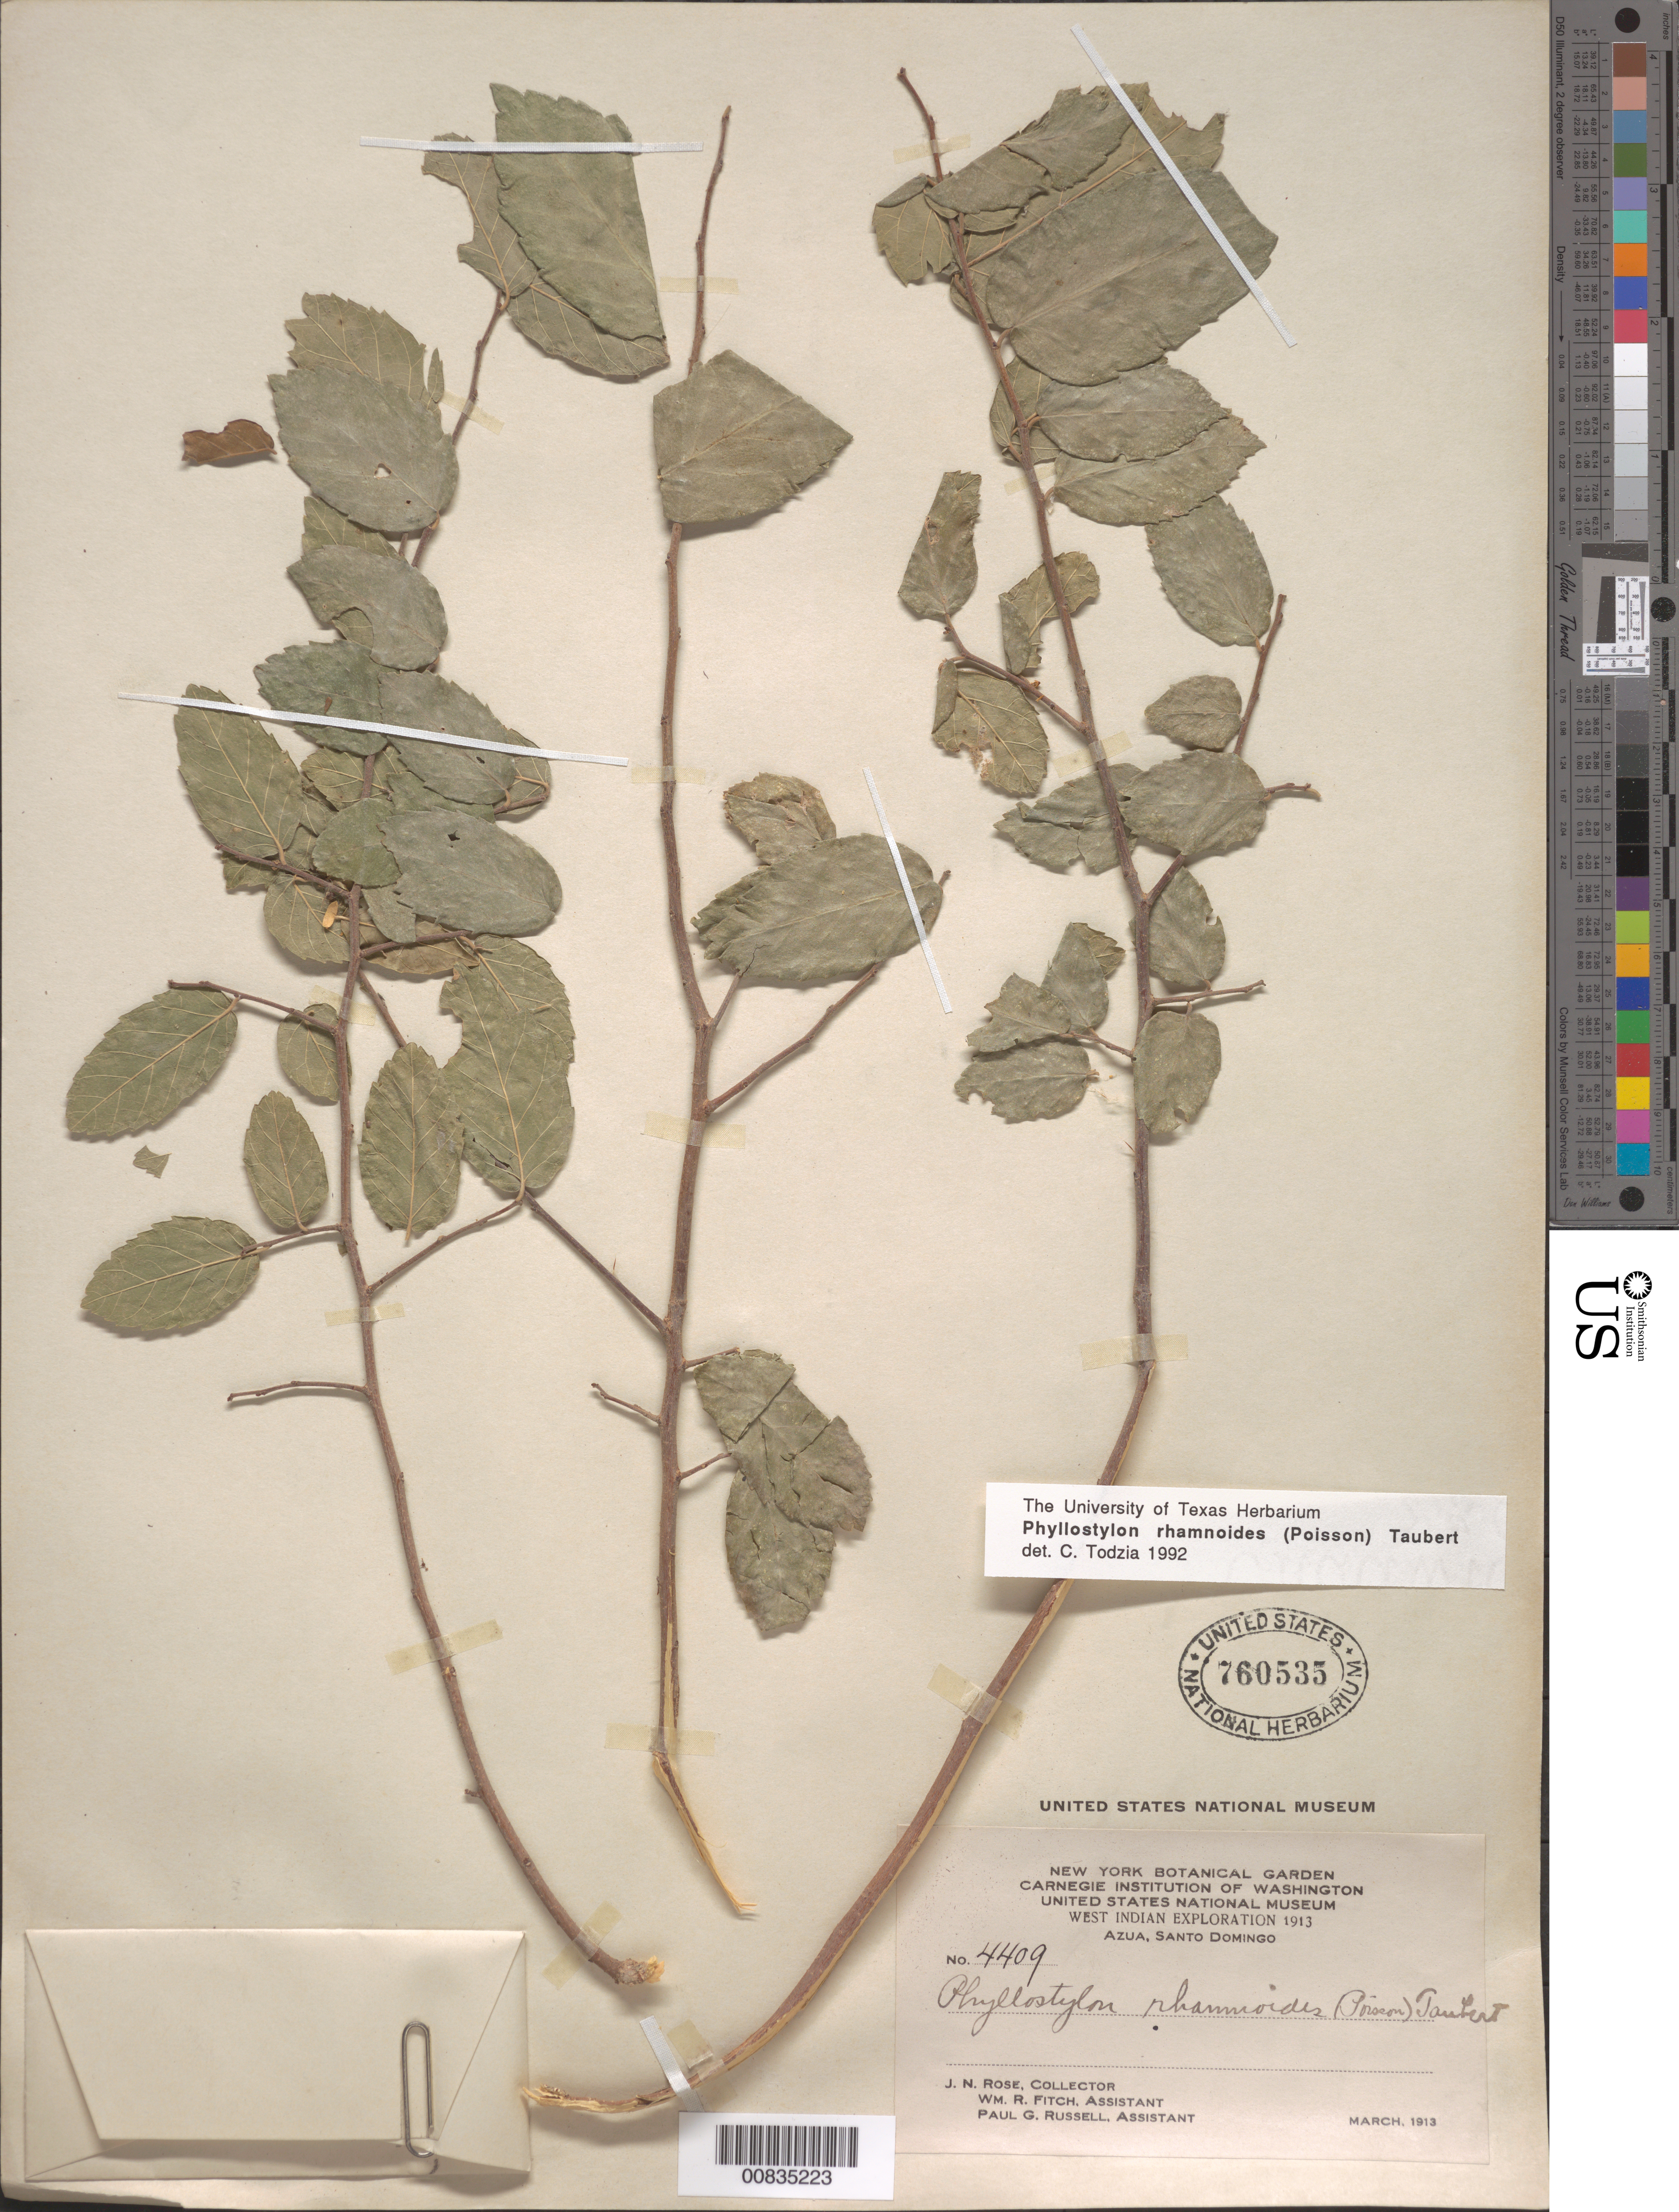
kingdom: Plantae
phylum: Tracheophyta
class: Magnoliopsida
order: Rosales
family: Ulmaceae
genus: Phyllostylon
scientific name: Phyllostylon rhamnoides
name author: (J. Poiss.) Taub.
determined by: Todzia, C. A., (TEX), University of Texas Austin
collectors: J. N. Rose, W. R. Fitch & P. G. Russell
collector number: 4409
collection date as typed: Mar 1913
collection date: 1913-03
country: Dominican Republic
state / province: Azua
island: Hispaniola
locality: Azua, Santo Domingo.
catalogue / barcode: US 760535